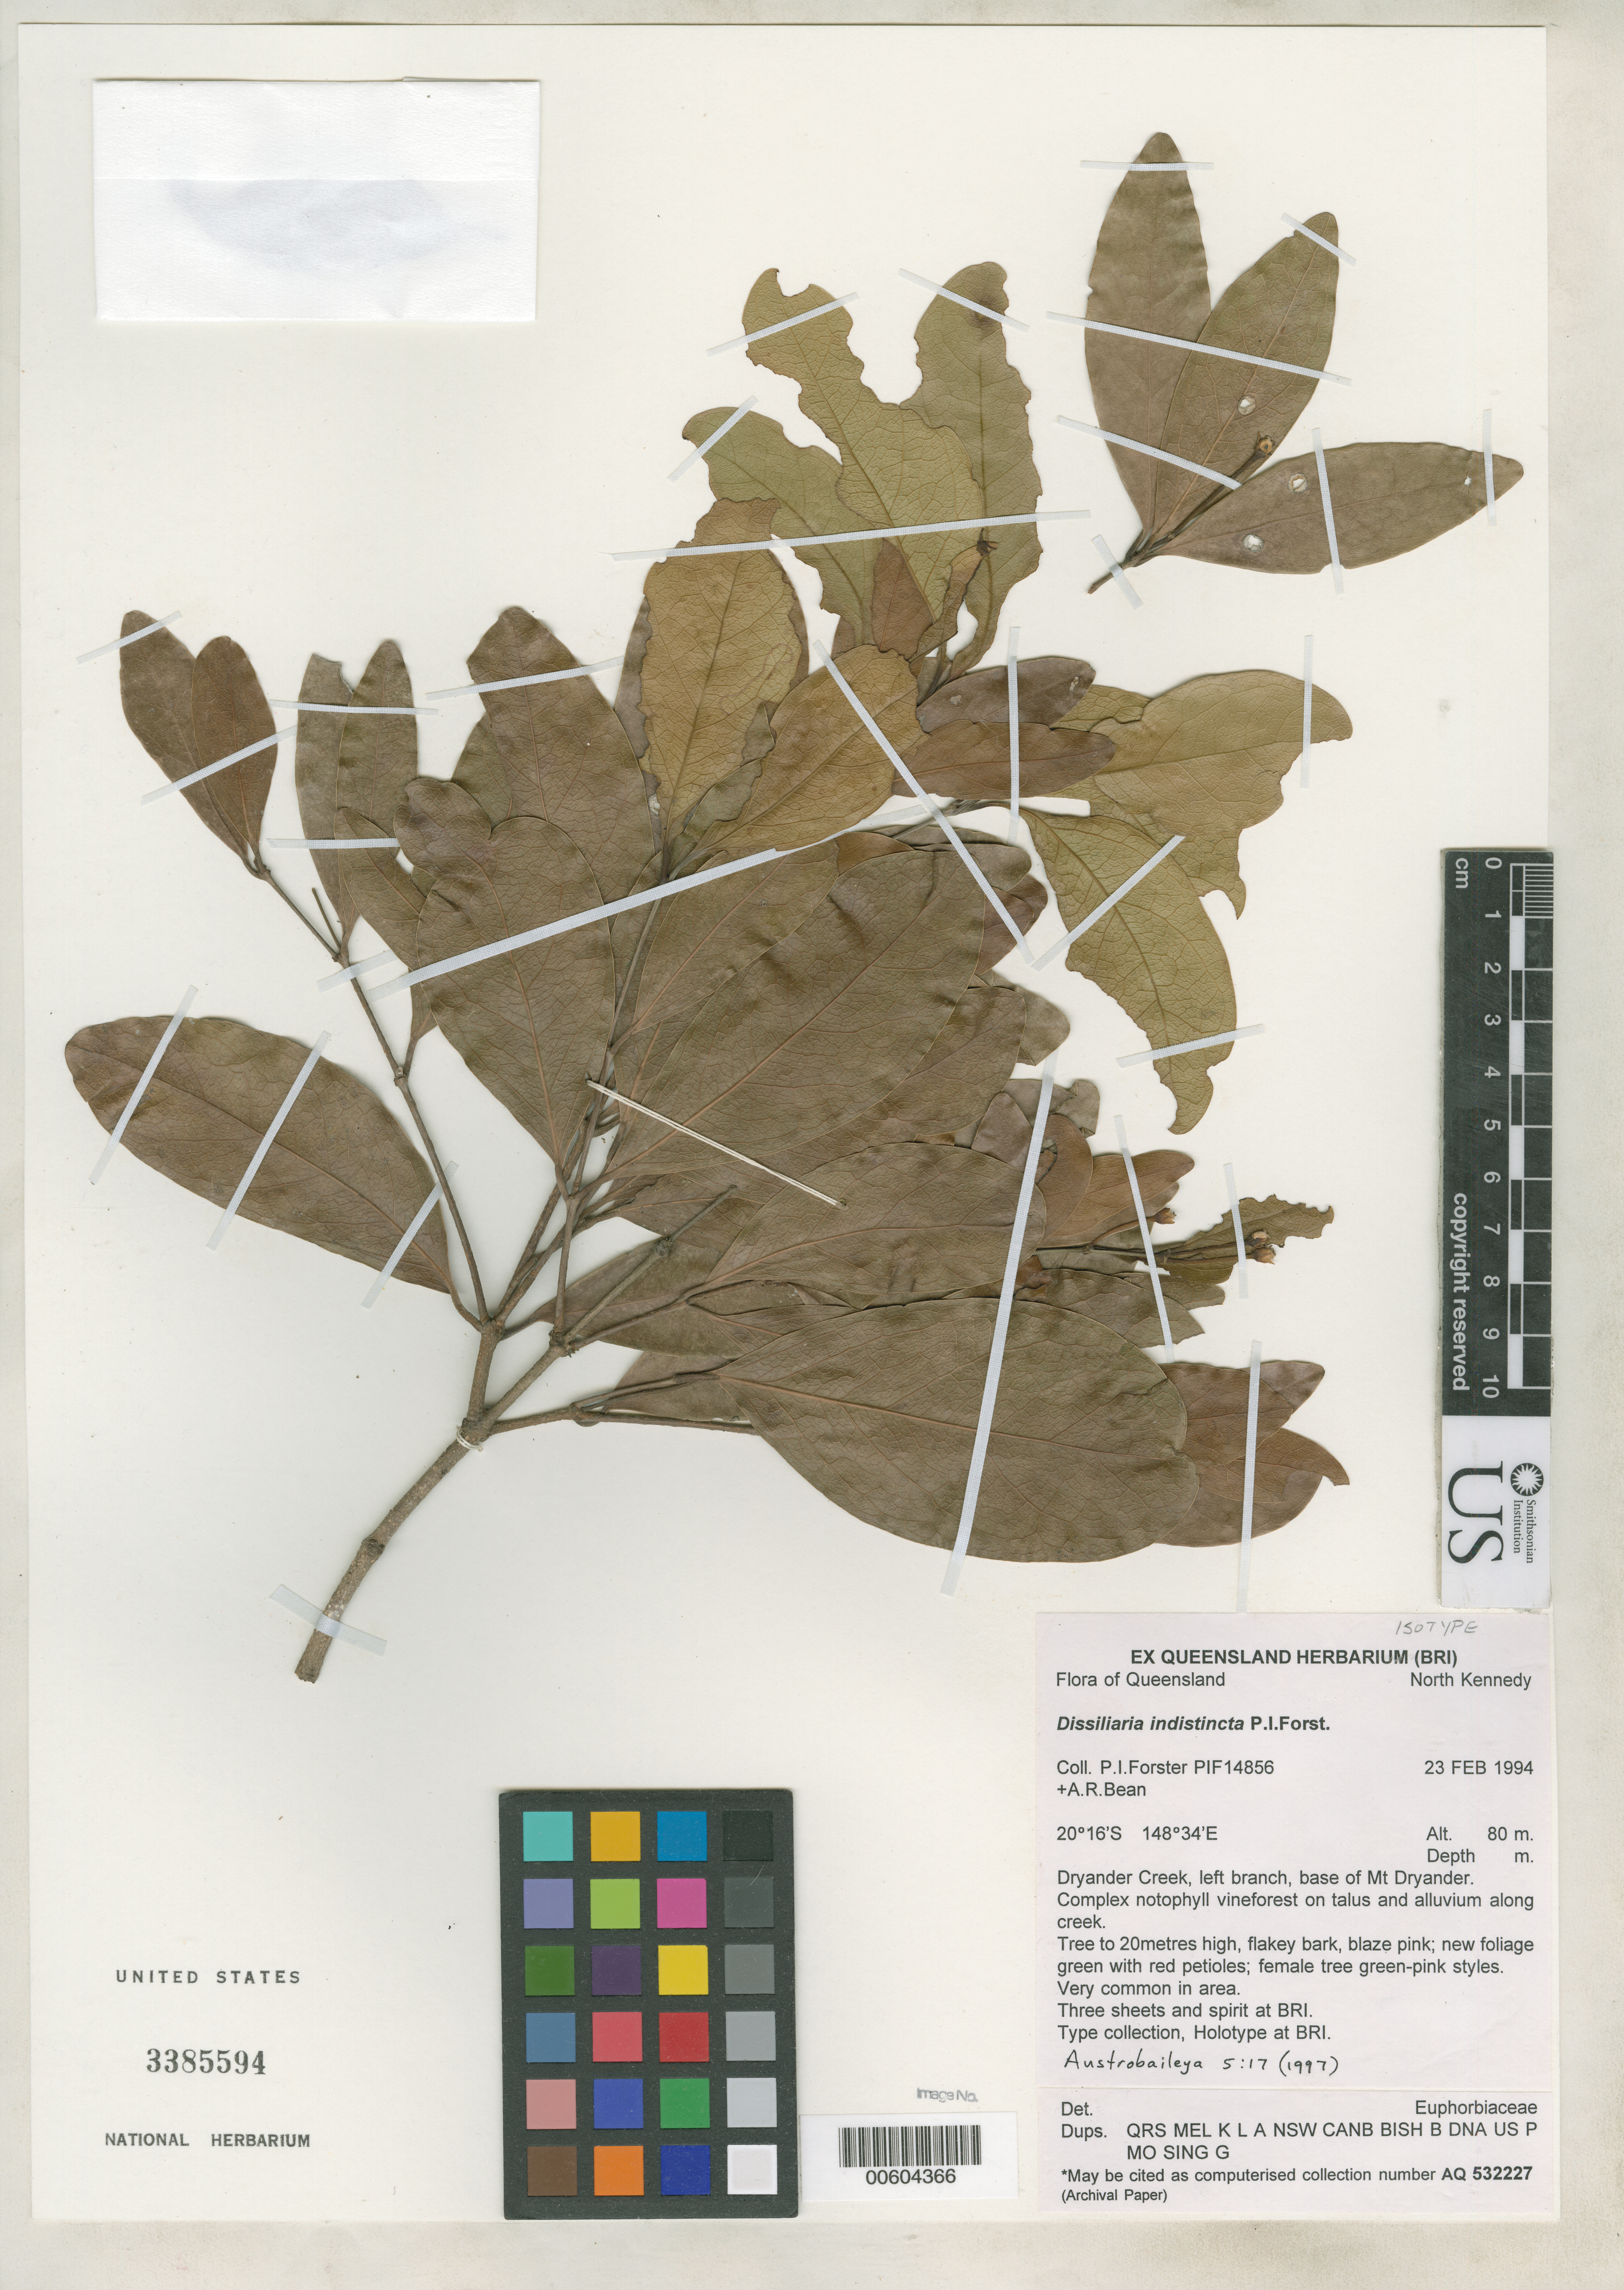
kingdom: Plantae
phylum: Tracheophyta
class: Magnoliopsida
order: Malpighiales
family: Picrodendraceae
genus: Dissiliaria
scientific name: Dissiliaria indistincta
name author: P.I. Forst.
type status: Isotype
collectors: P. I. Forster & A. R. Bean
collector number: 14856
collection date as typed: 23 Feb 1994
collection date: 1994-02-23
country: Australia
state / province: Queensland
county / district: Kennedy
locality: Dryander Creek, left branch, base of Mt. Dryander.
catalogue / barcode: US 3385594